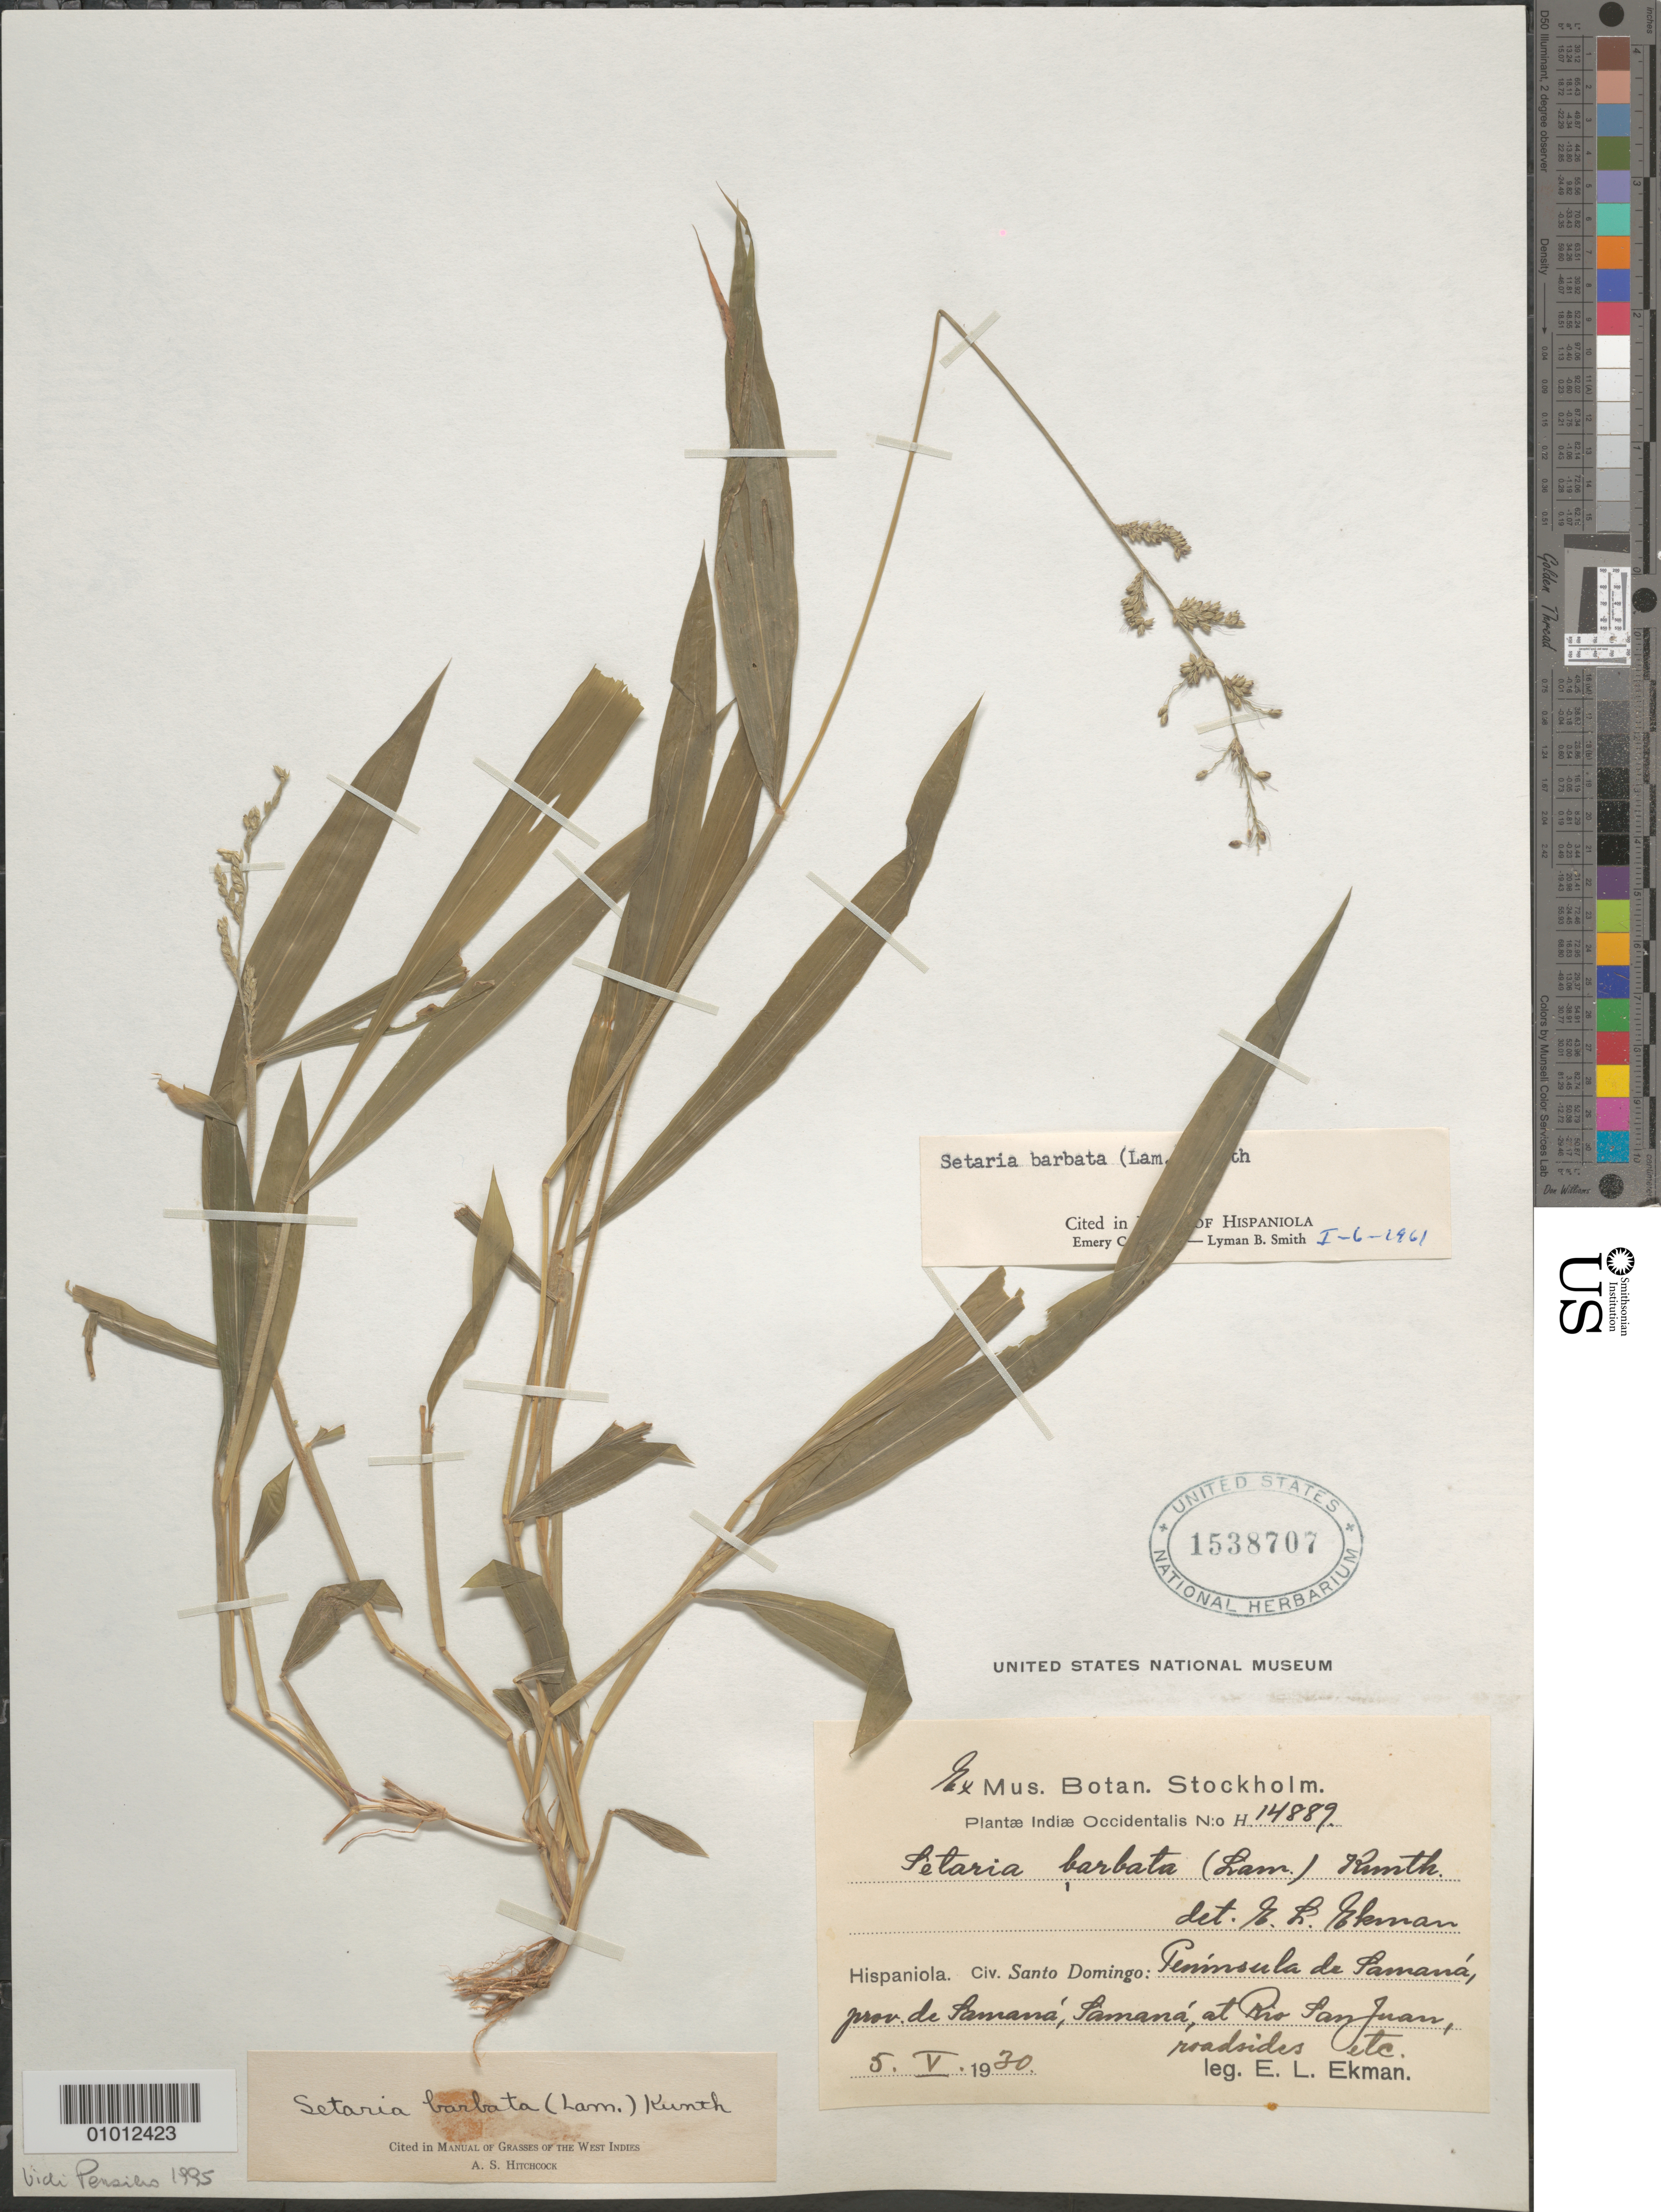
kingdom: Plantae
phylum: Tracheophyta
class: Liliopsida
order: Poales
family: Poaceae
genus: Setaria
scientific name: Setaria barbata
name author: (Lam.) Kunth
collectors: E. L. Ekman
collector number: H 14889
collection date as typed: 05 May 1930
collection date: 1930-05-05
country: Dominican Republic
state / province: Distrito Nacional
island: Hispaniola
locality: Peninsula de Samana, prov. de Samana, at Rio San Juan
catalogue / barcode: US 1538707